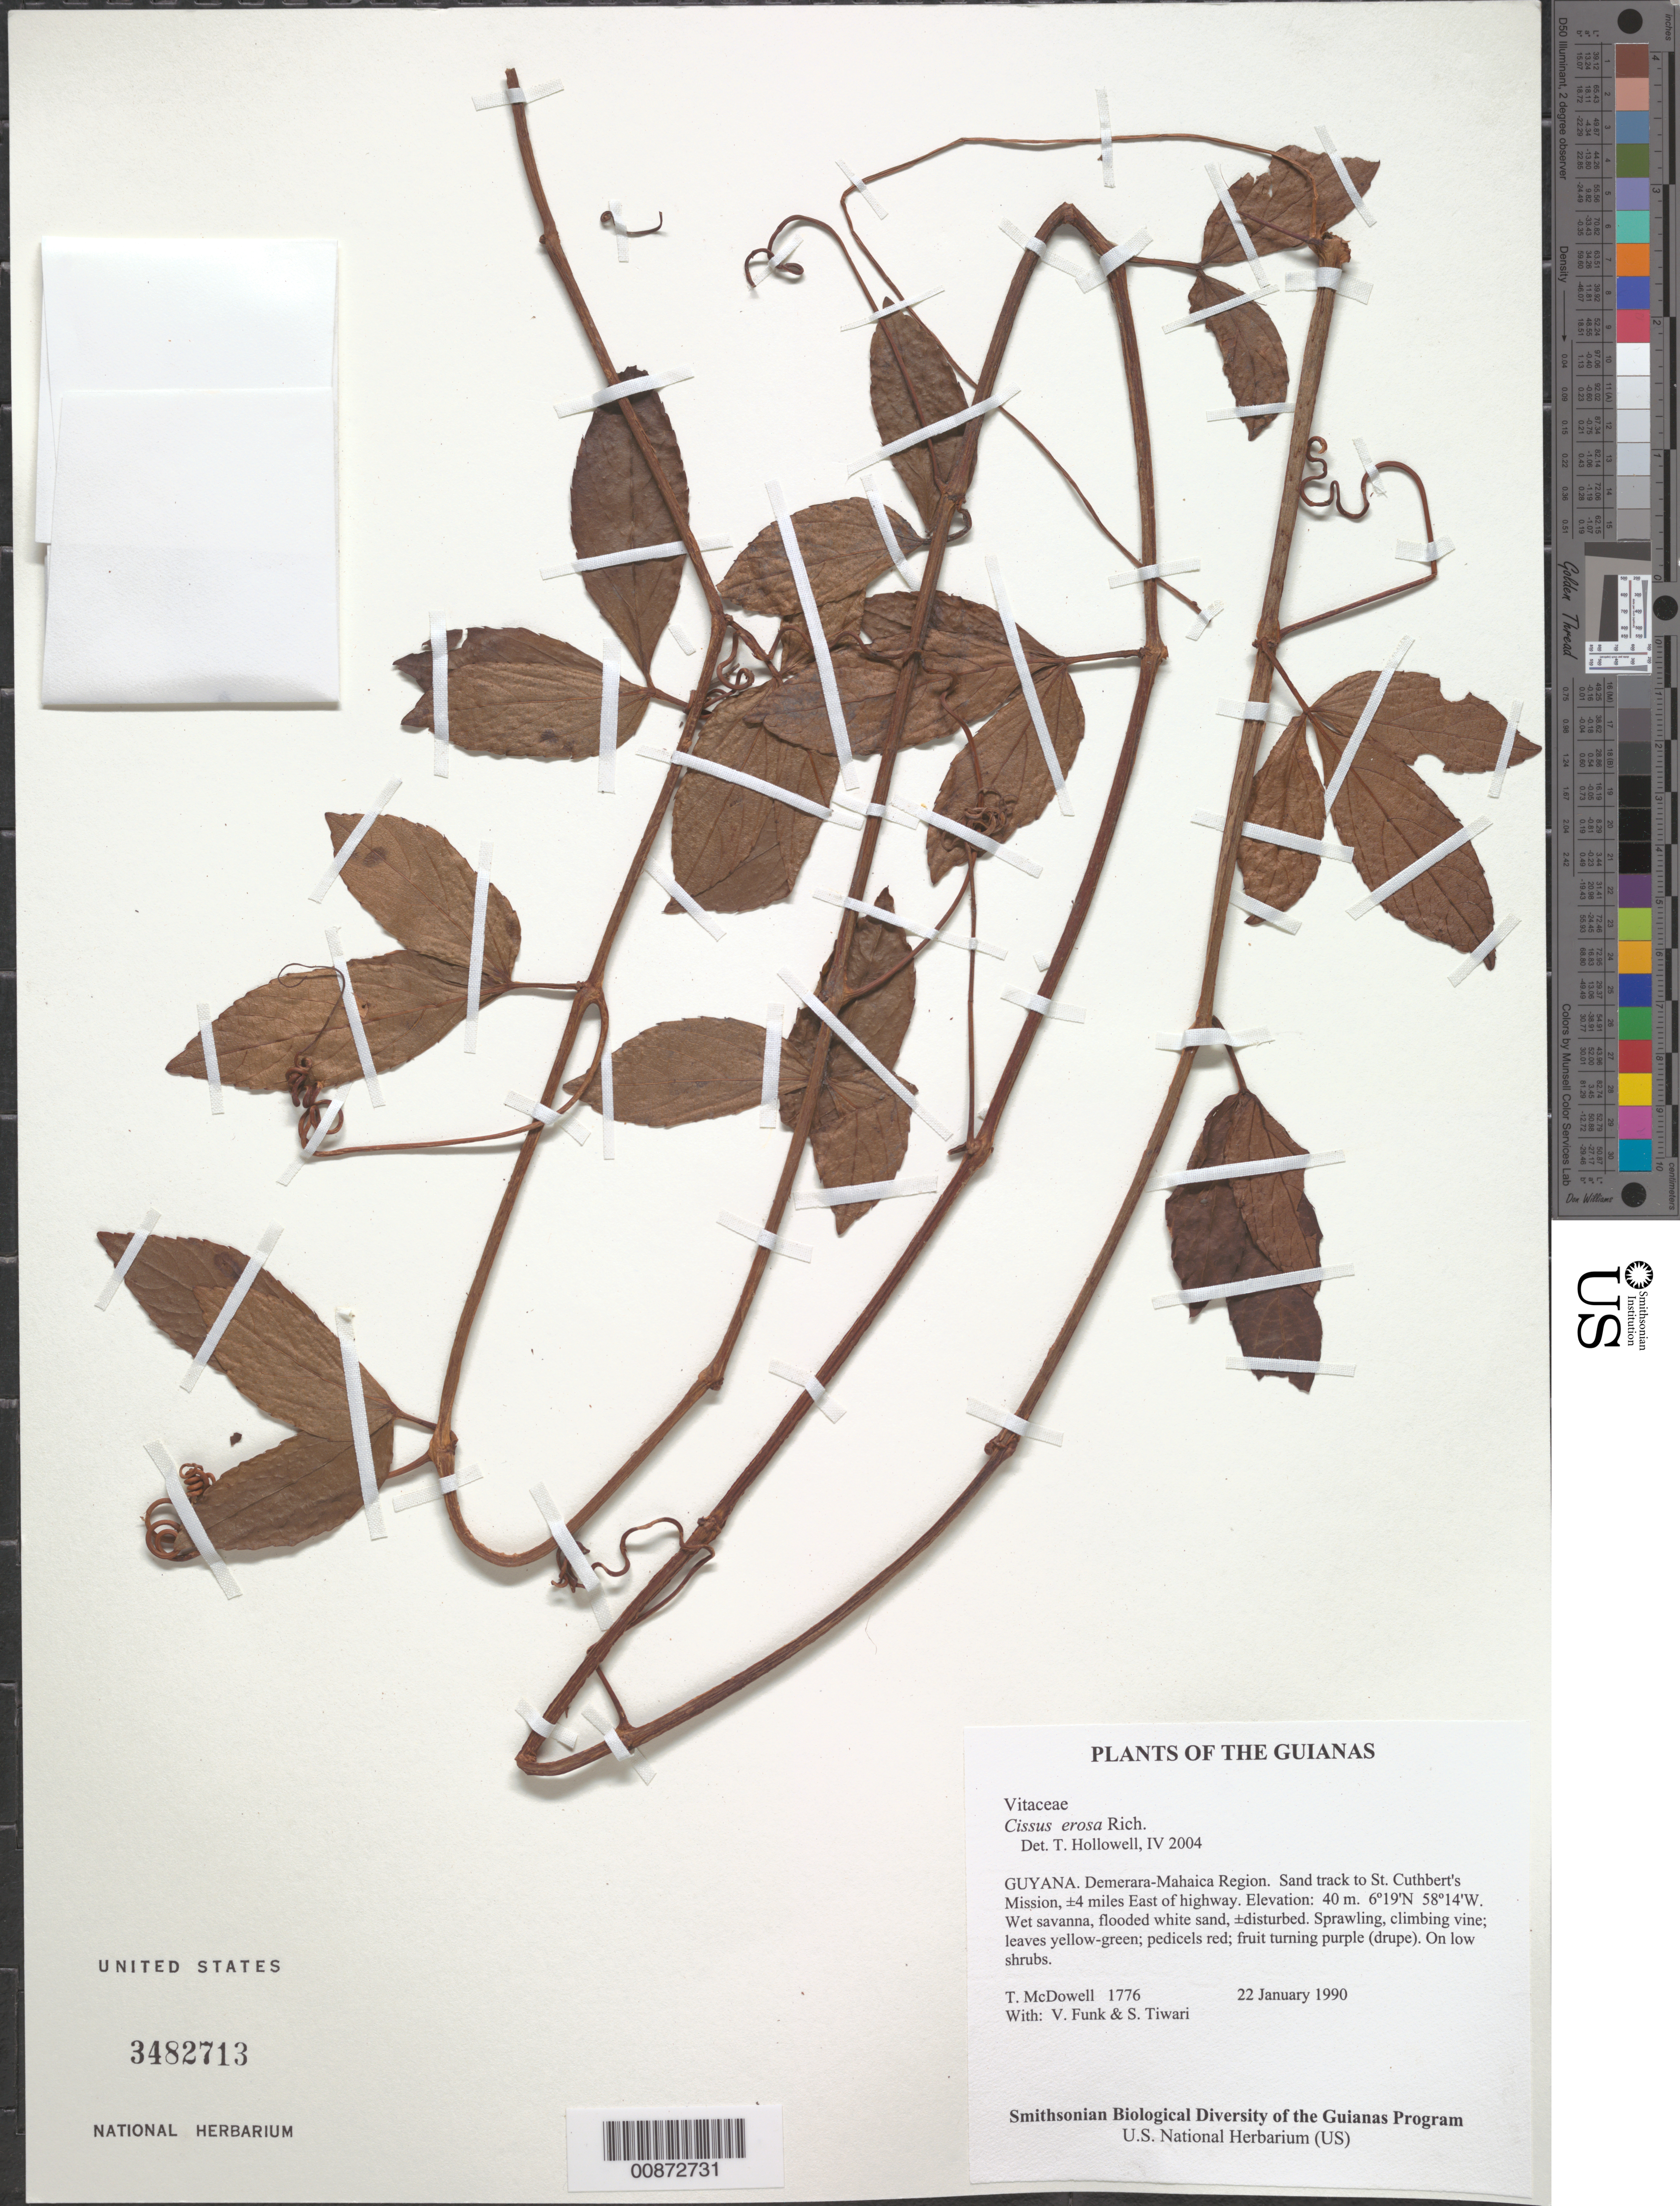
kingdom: Plantae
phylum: Tracheophyta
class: Magnoliopsida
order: Vitales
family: Vitaceae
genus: Cissus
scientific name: Cissus erosa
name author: Rich.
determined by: Hollowell, T. H., (BOT), Smithsonian Institution - National Museum of Natural History (UNITED STATES)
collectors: T. McDowell, V. Funk & S. Tiwari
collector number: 1776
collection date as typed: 22 January 1990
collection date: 1990-01-22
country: Guyana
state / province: Demerara-Mahaica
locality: Sand track to St. Cuthbert's Mission, ±4 miles East of highway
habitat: Wet savanna, flooded white sand, ±disturbed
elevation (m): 40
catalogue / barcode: US 3482713